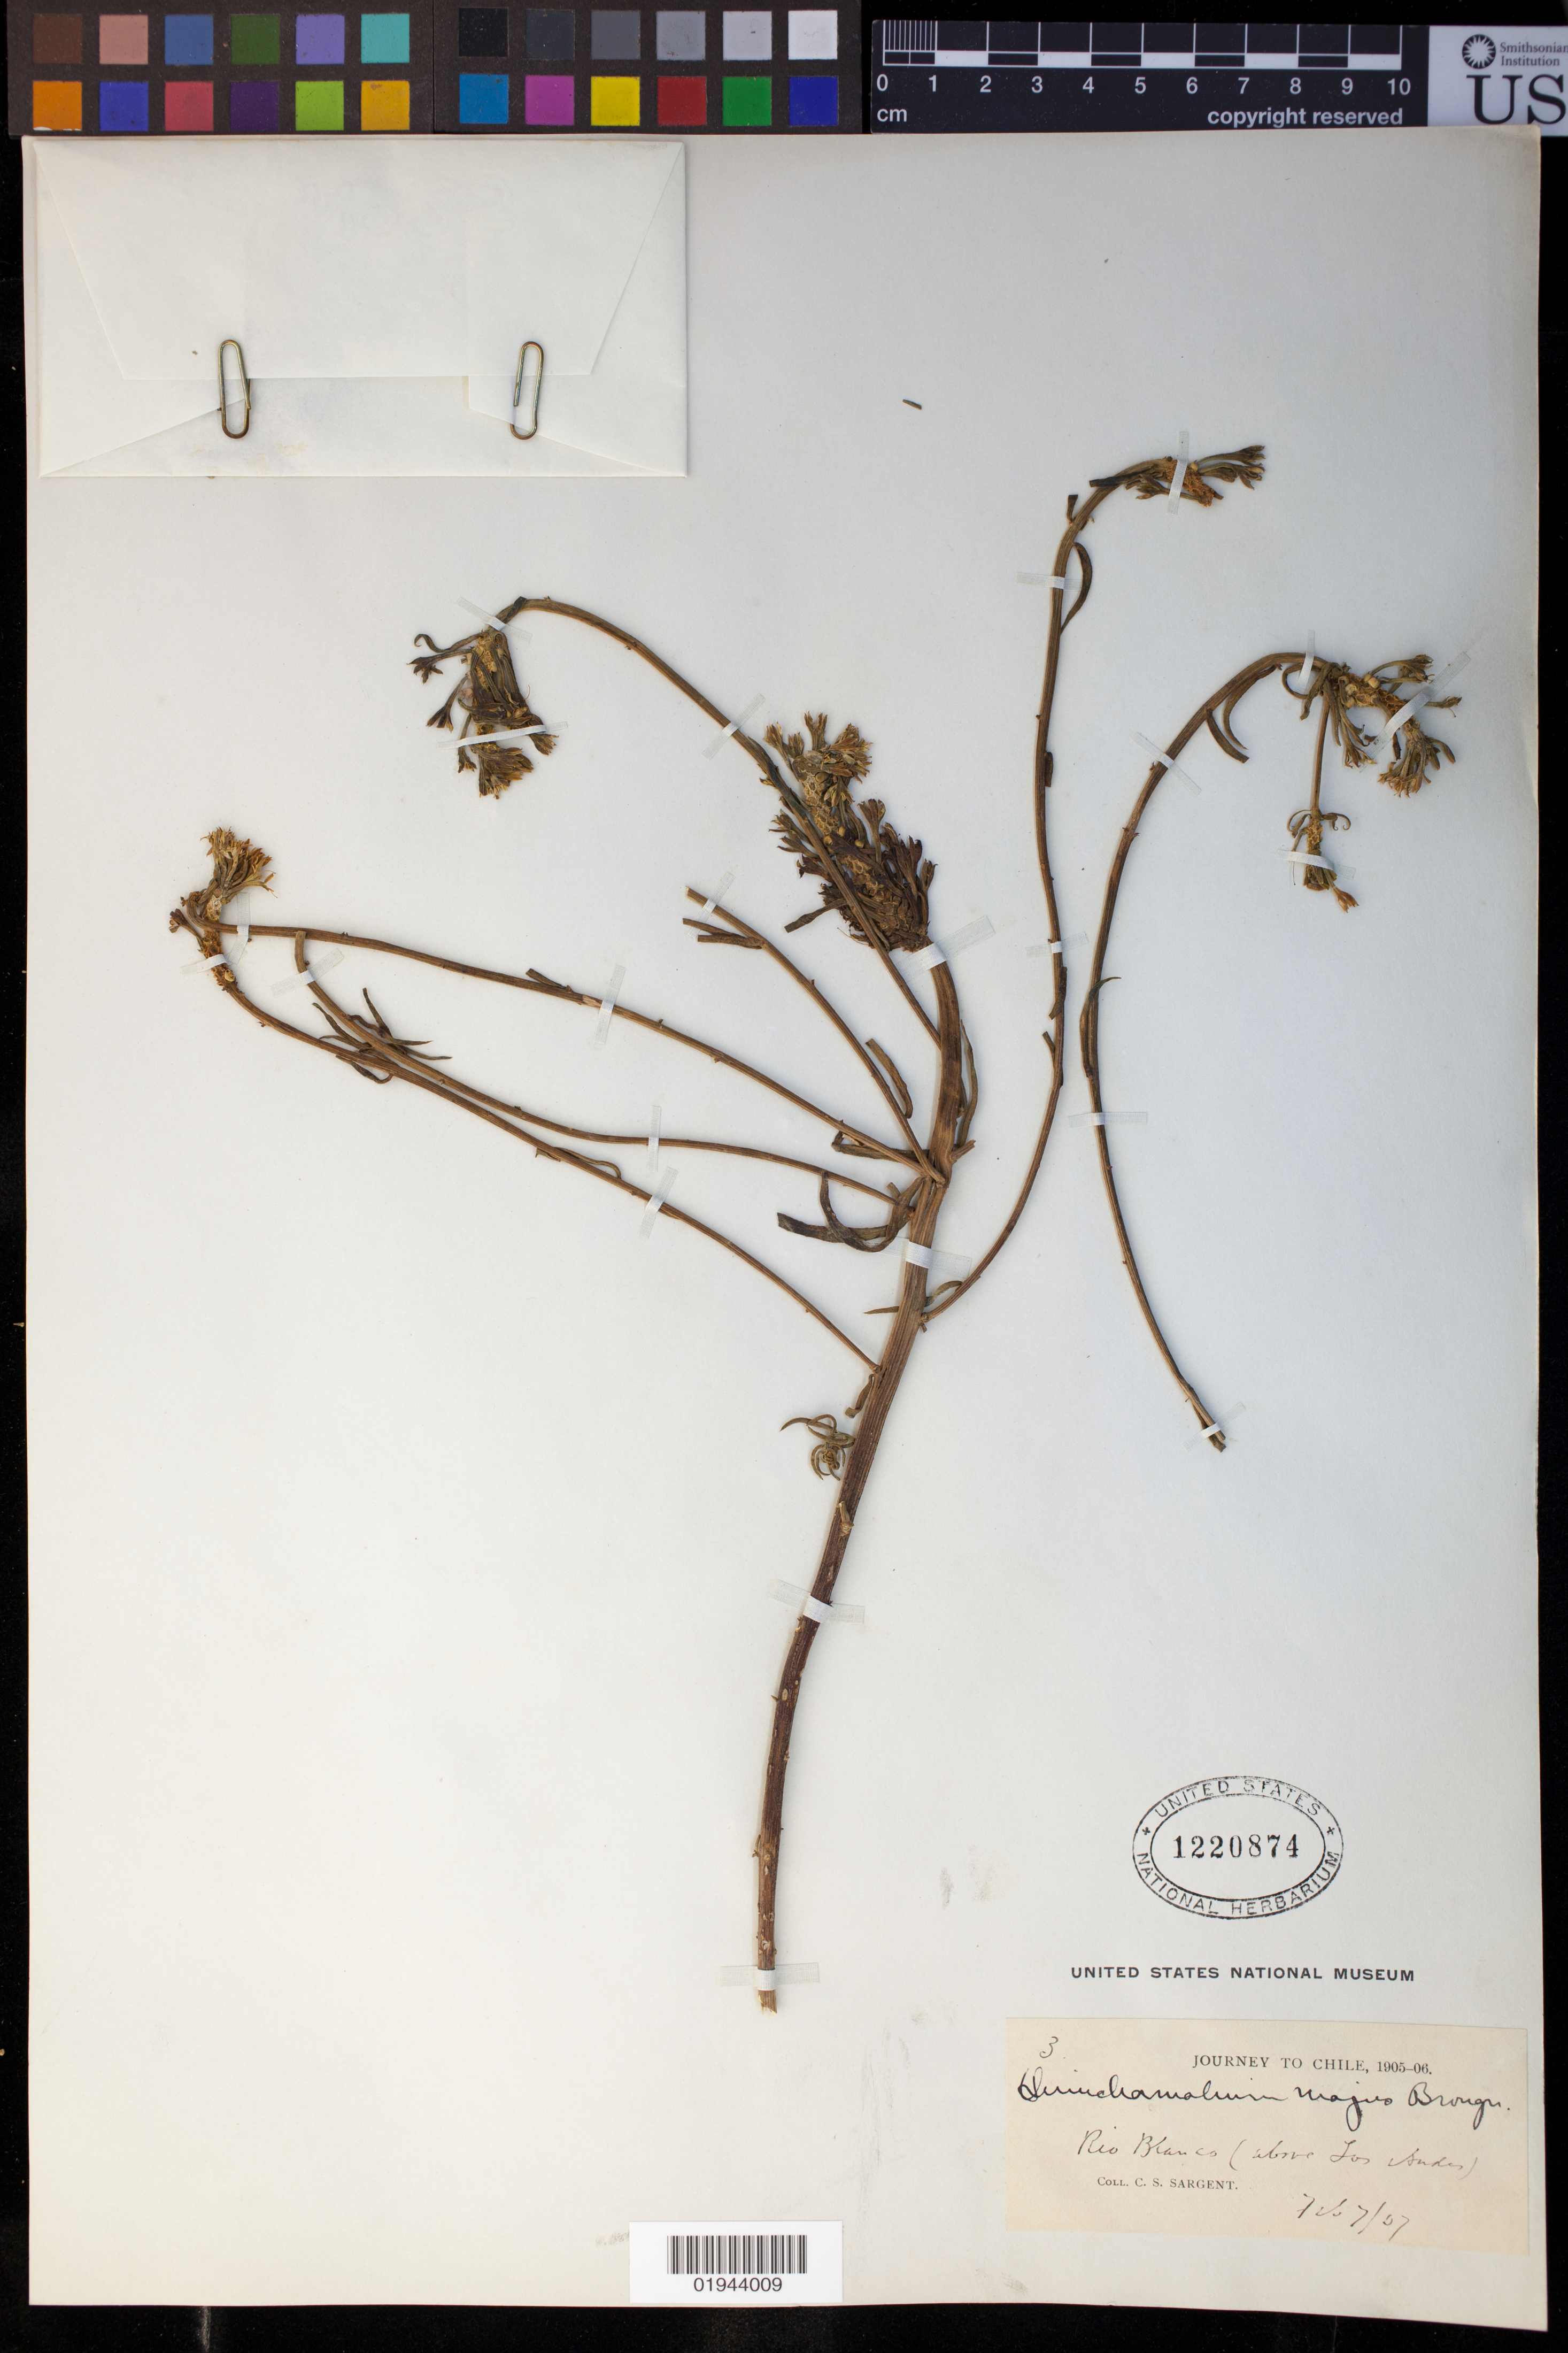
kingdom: Plantae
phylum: Tracheophyta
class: Magnoliopsida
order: Santalales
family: Schoepfiaceae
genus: Quinchamalium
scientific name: Quinchamalium majus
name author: Brongn.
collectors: C. S. Sargent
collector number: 3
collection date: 1907-02-07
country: Chile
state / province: Valparaíso (V)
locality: Rio Blanco (above Los Andes)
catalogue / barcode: US 1220874